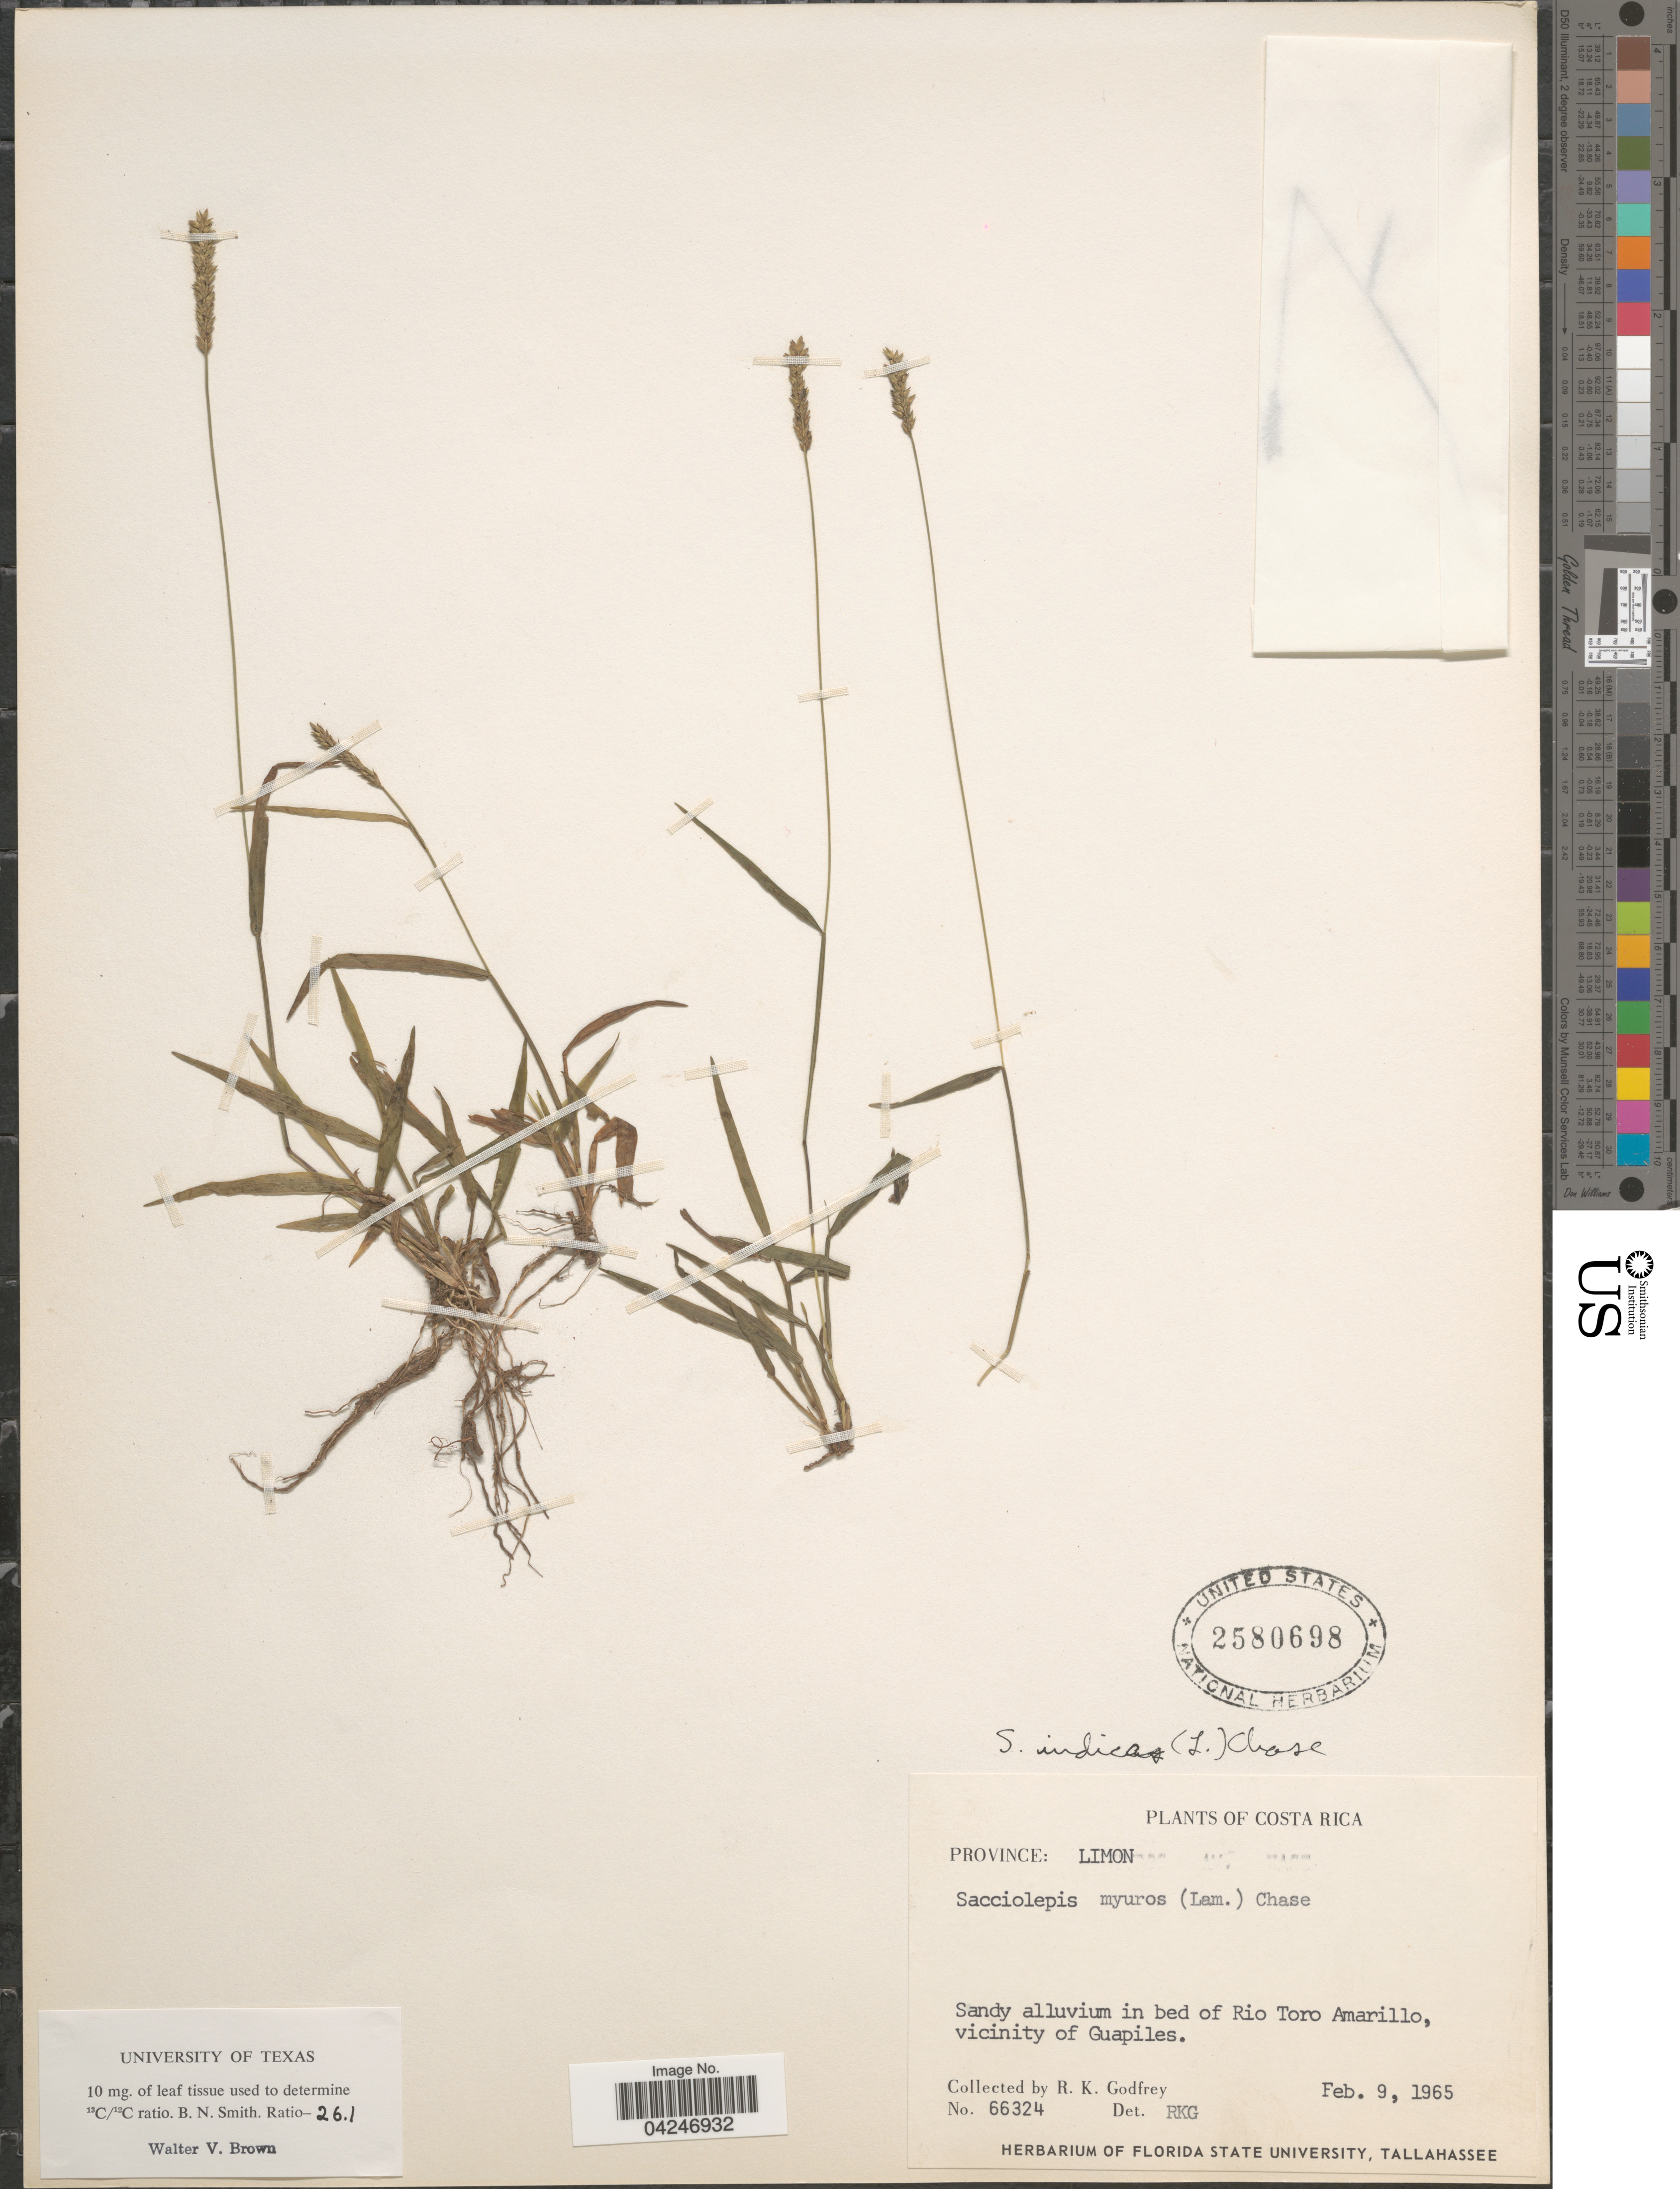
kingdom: Plantae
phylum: Tracheophyta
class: Liliopsida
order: Poales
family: Poaceae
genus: Sacciolepis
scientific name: Sacciolepis indica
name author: (L.) Chase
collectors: R. K. Godfrey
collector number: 66324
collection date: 1965-02-09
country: Costa Rica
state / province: Limón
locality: Sandy alluvium in bed of Rio Toro Amarillo, vicinity of Guapiles.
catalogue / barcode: US 2580698